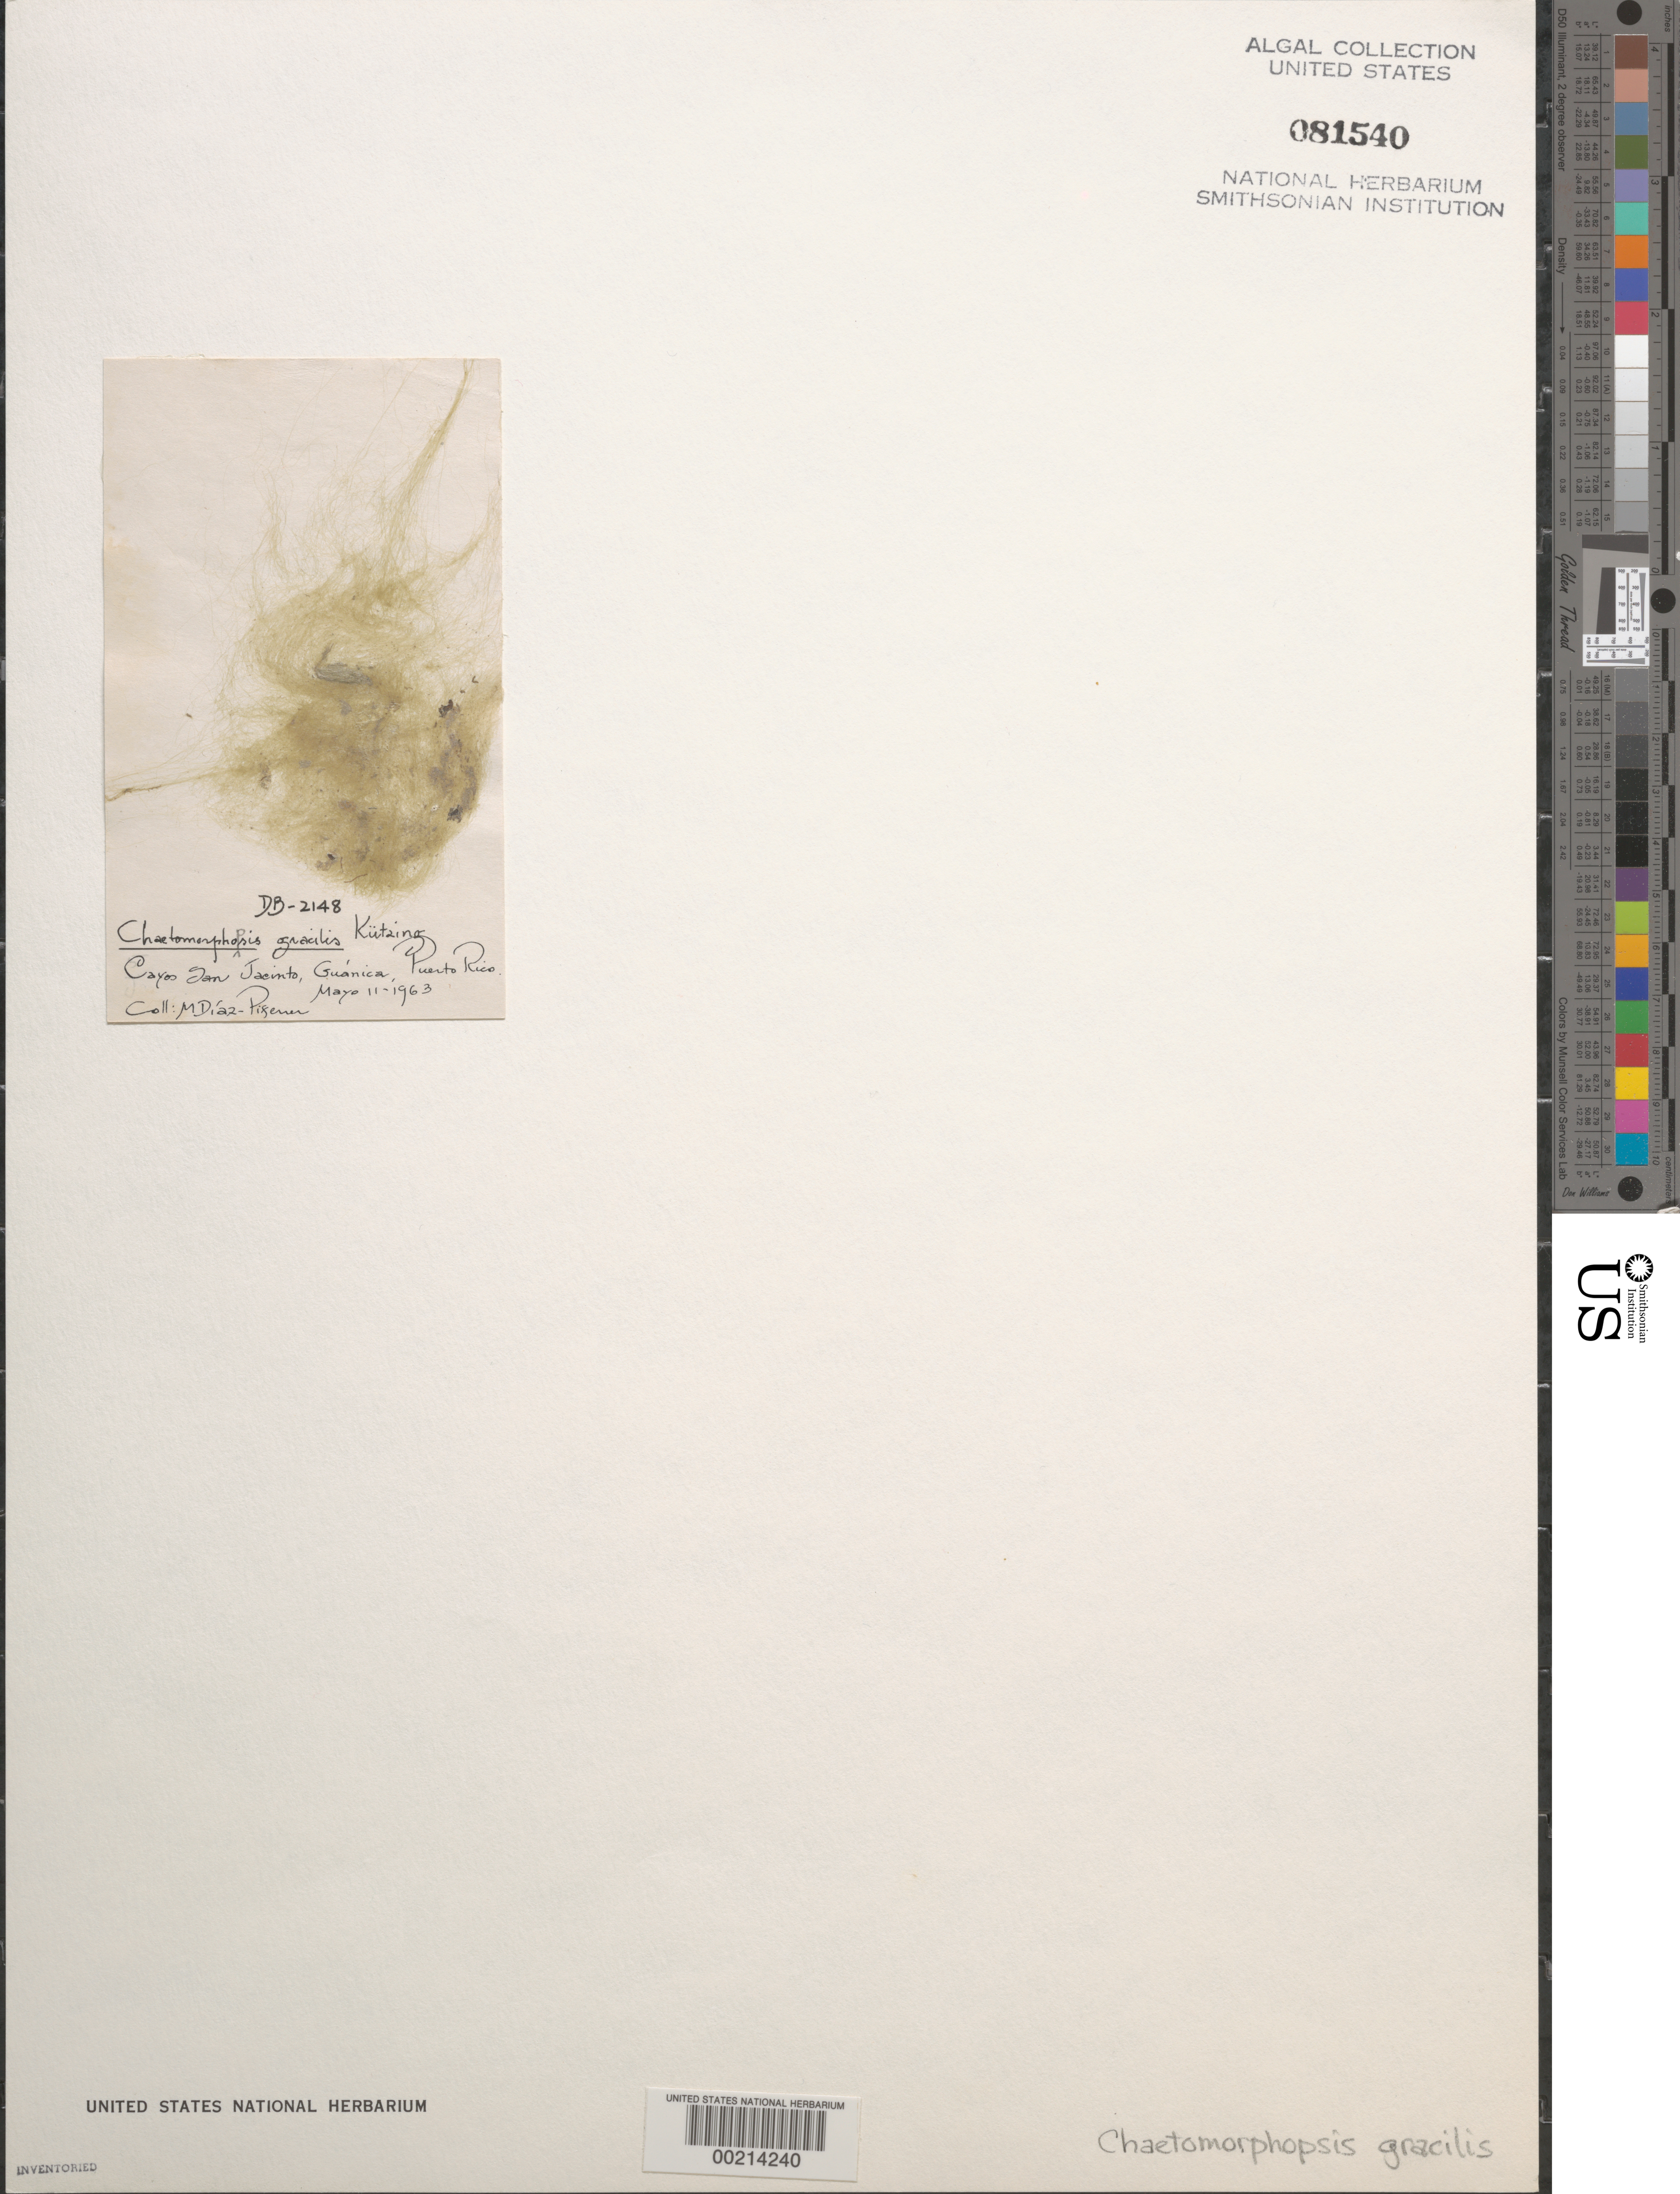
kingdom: Plantae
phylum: Chlorophyta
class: Ulvophyceae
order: Cladophorales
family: Cladophoraceae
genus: Chaetomorpha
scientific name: Chaetomorpha gracilis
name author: Kütz.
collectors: M. Diaz-Piferrer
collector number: Db-2148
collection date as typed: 11 May 1963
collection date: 1963-05-11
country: Puerto Rico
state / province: Guanica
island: Cayo San Jacinto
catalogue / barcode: US 81540